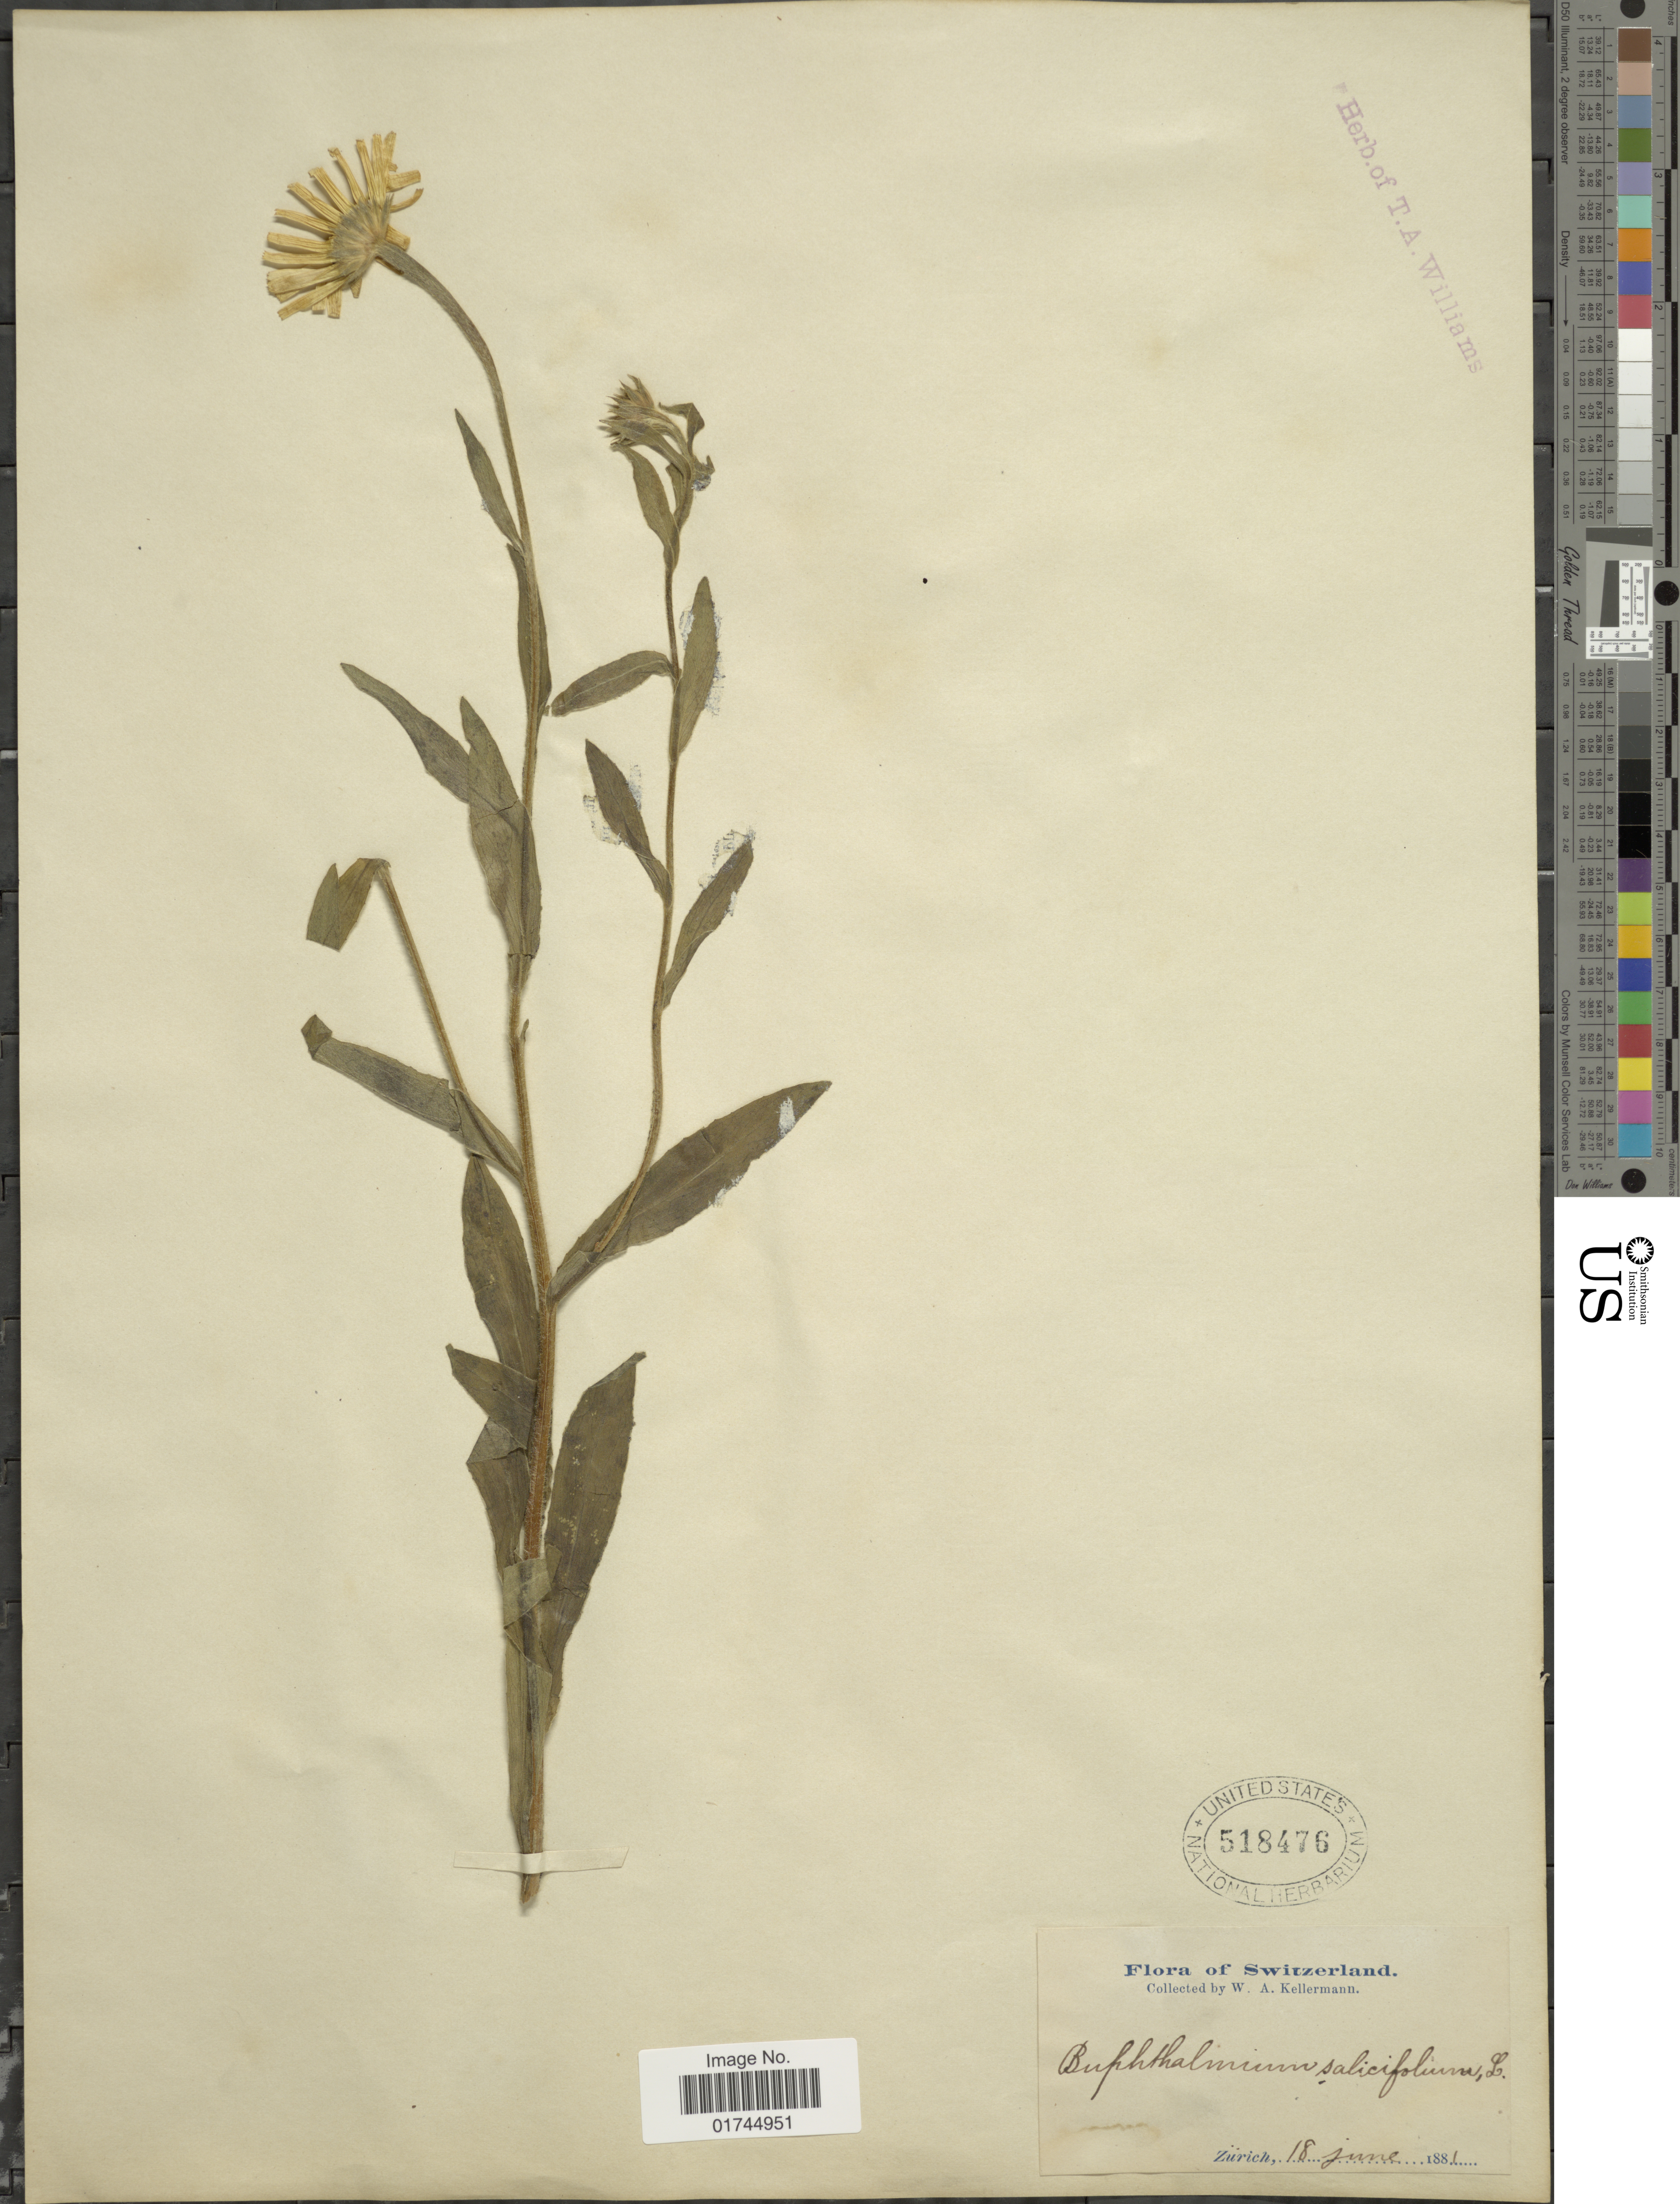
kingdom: Plantae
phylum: Tracheophyta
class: Magnoliopsida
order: Asterales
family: Asteraceae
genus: Buphthalmum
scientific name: Buphthalmum salicifolium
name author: L.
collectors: W. Kellerman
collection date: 1881-06-18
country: Switzerland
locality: Switzerland.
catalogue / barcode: US 518476